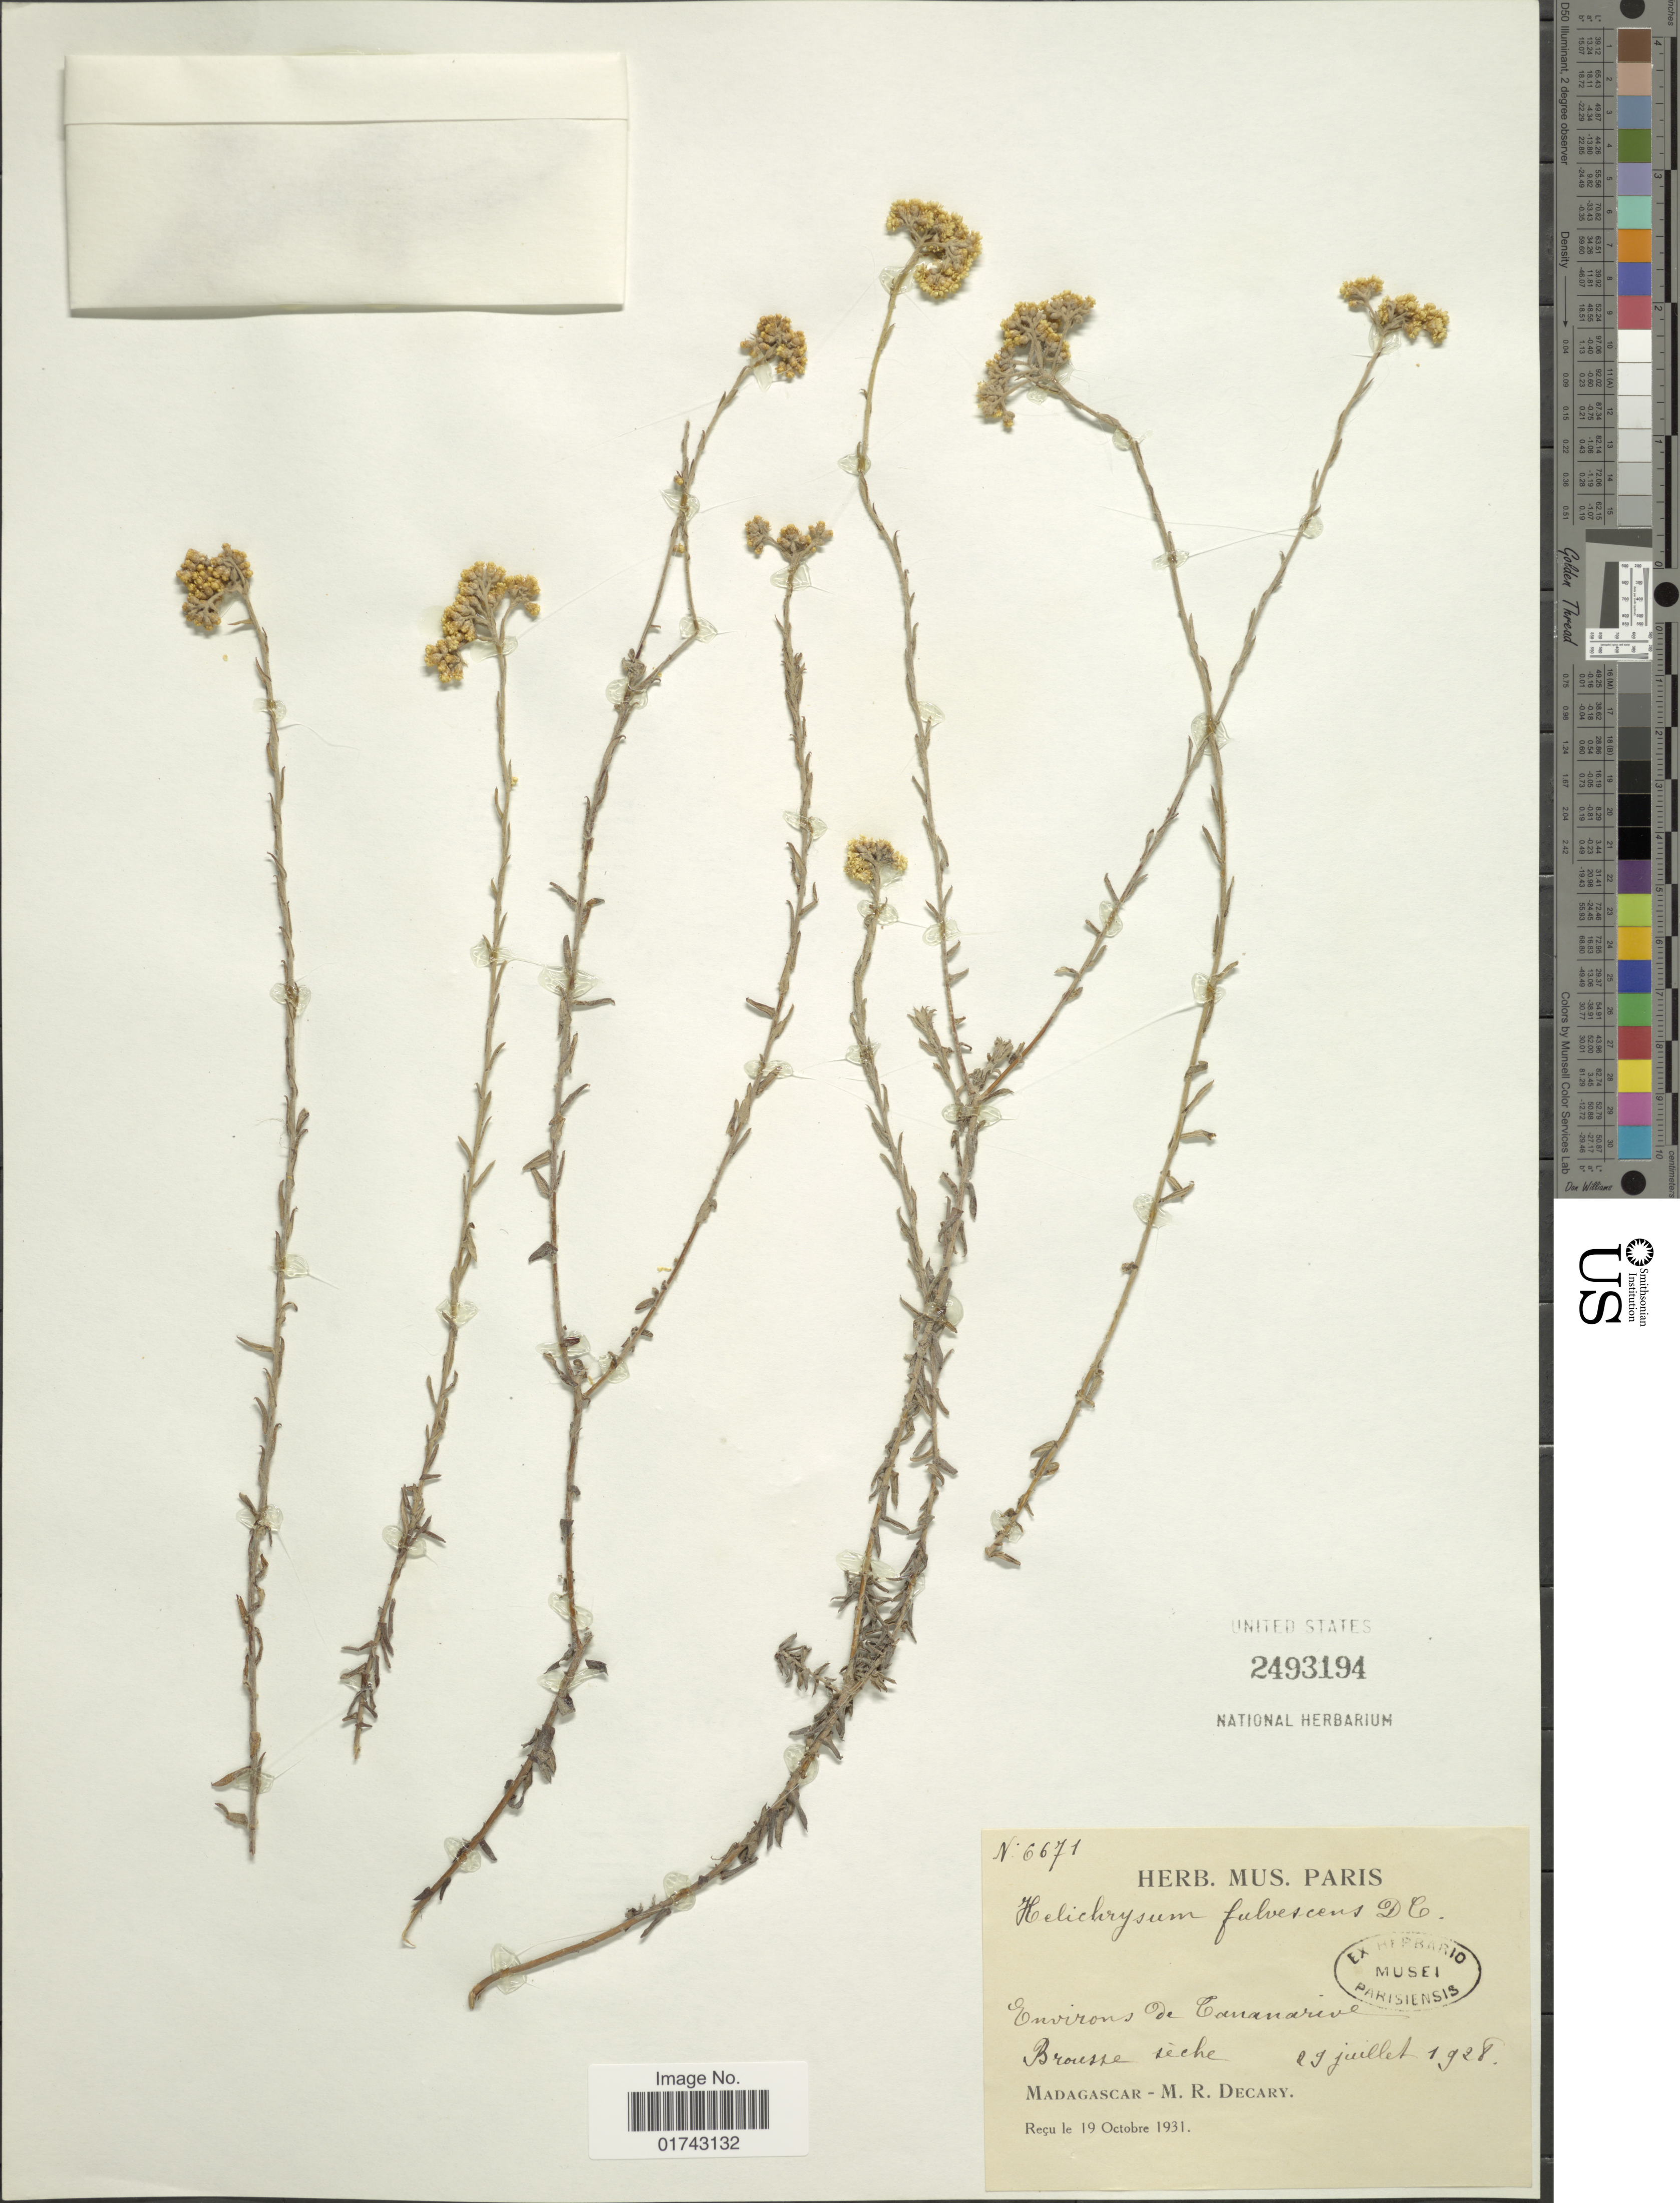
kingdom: Plantae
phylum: Tracheophyta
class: Magnoliopsida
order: Asterales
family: Asteraceae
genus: Helichrysum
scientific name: Helichrysum fulvescens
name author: DC.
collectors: R. Decary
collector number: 6671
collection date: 1928-07-29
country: Madagascar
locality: Environs de Cananrive, Brousse zeche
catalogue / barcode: US 2493194